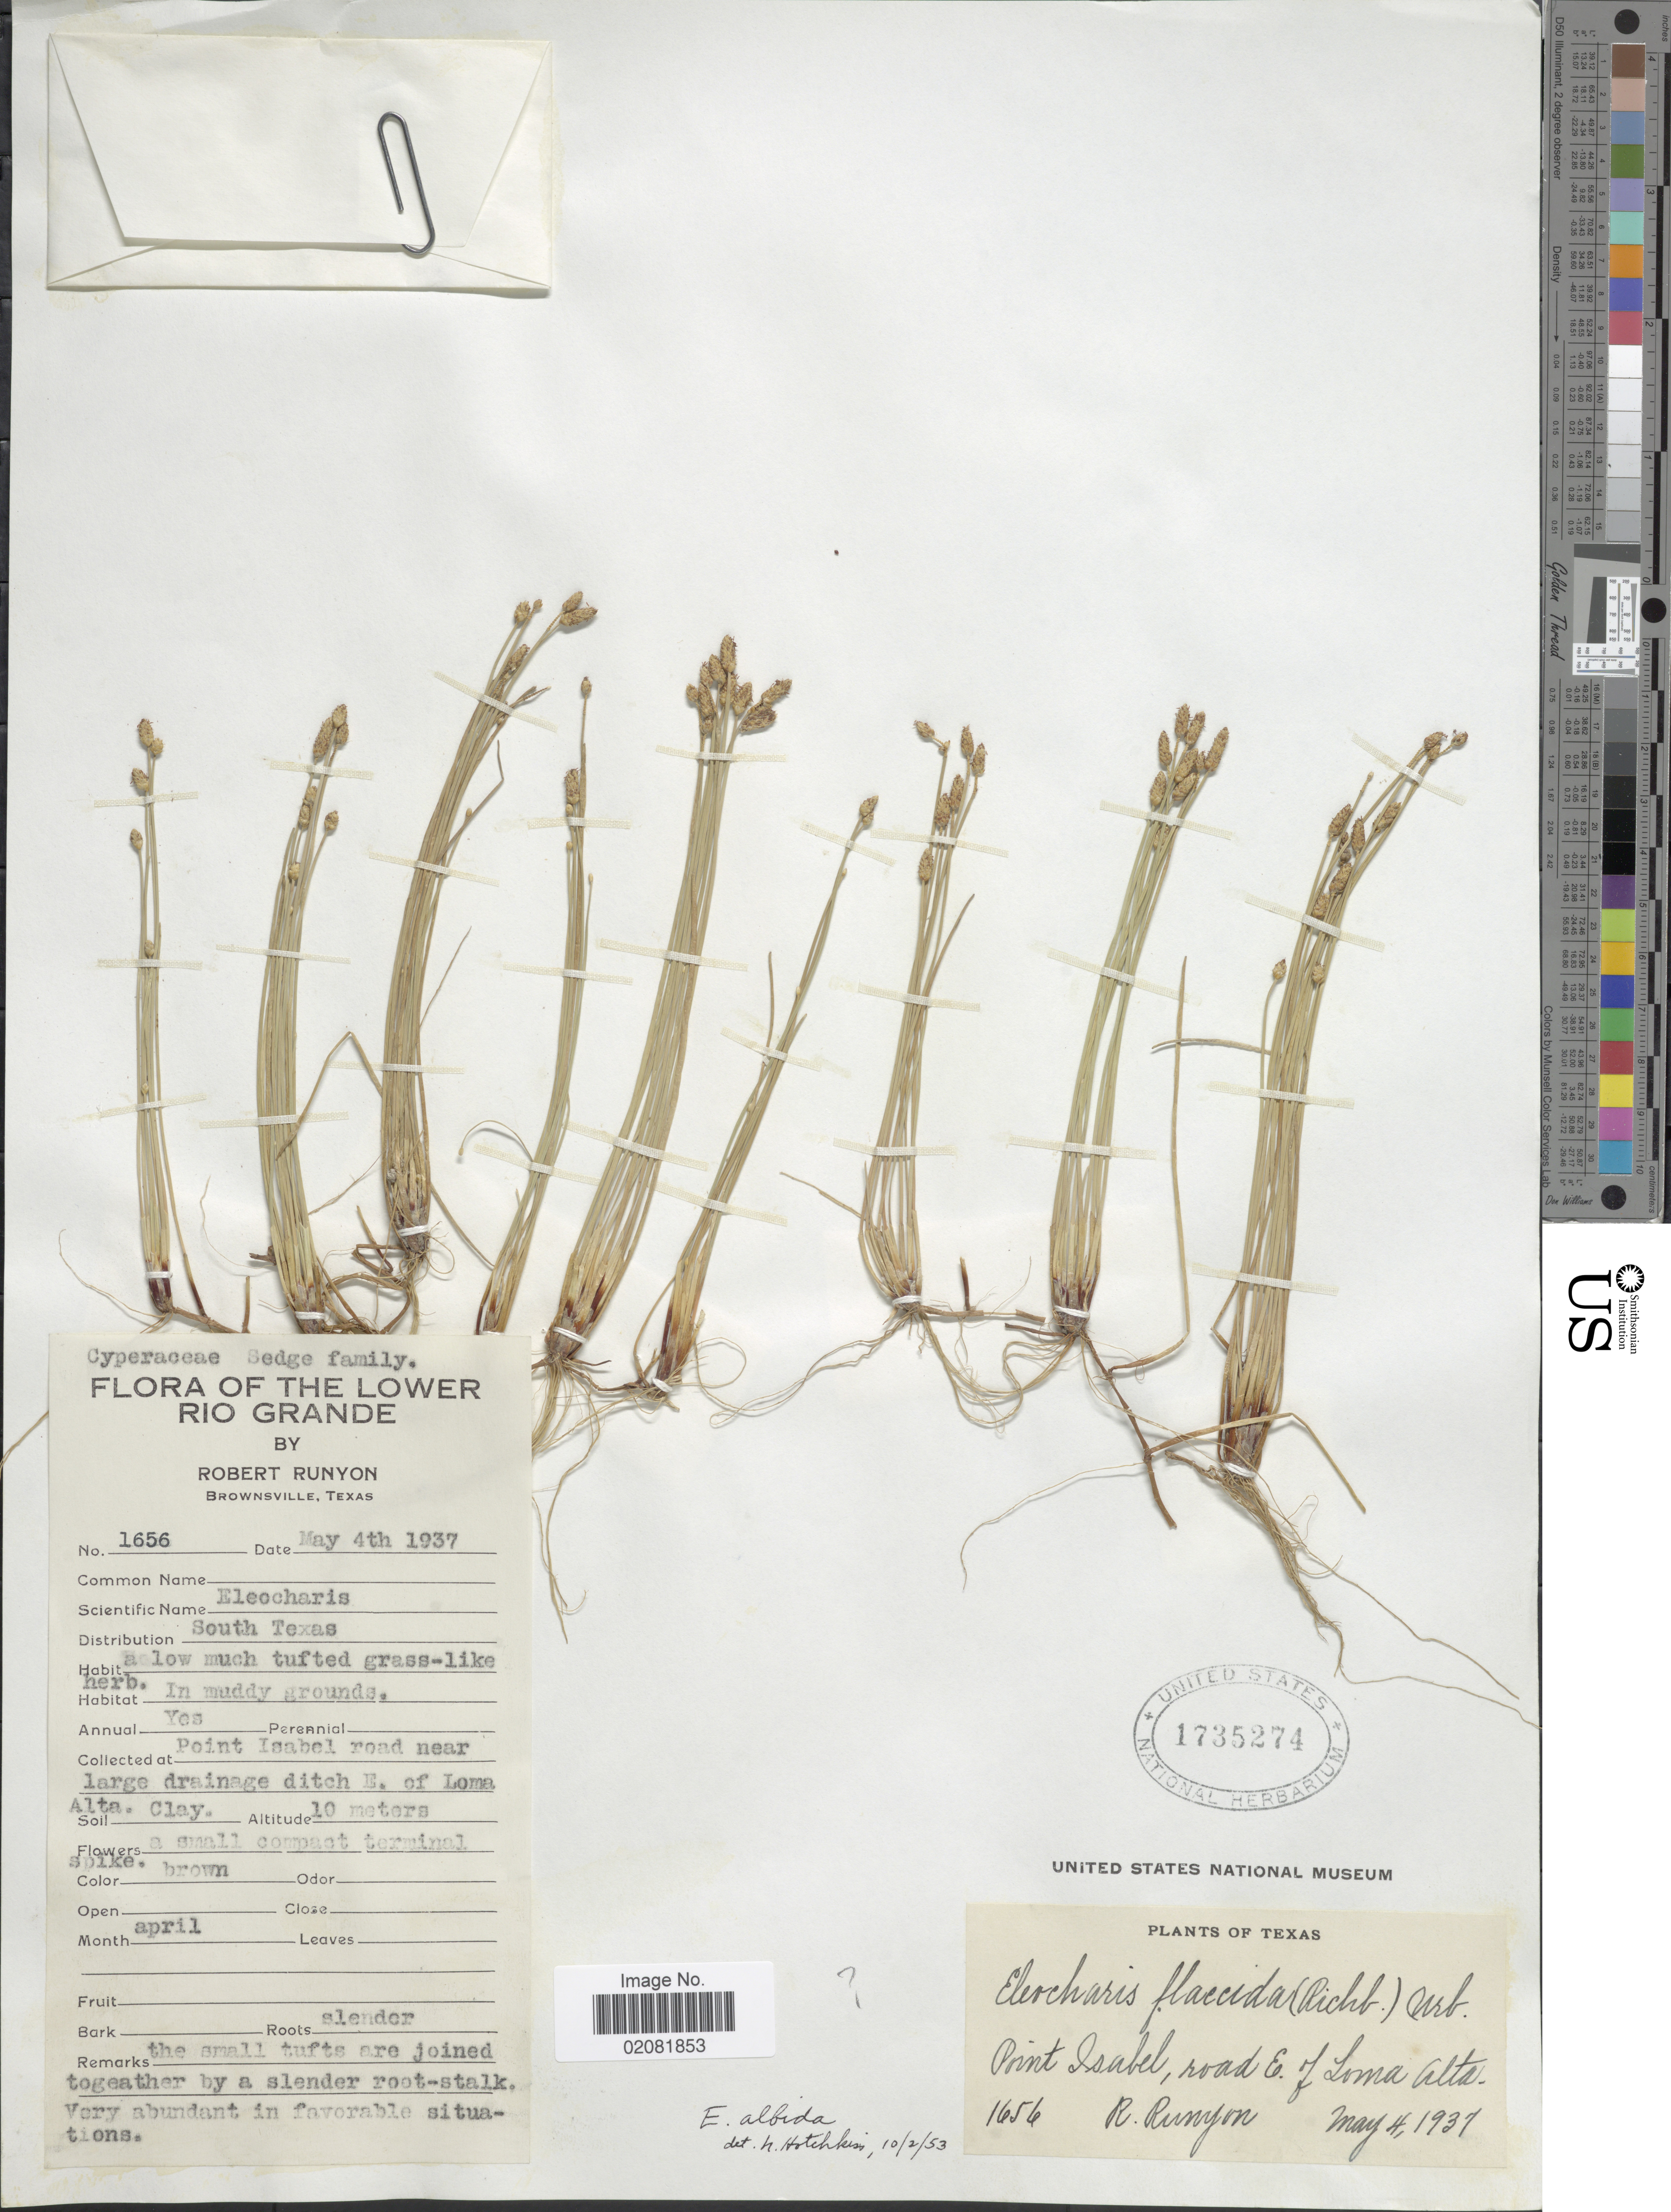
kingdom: Plantae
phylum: Tracheophyta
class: Liliopsida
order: Poales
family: Cyperaceae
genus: Eleocharis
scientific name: Eleocharis albida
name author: Torr.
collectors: R. Runyon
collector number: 1656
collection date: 1937-05-04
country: United States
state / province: Texas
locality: South Texas [unsure placement] Point Isabel road near large drainage ditch E. of Loma Alta, Lower Rio Grande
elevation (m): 10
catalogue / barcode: US 1735274